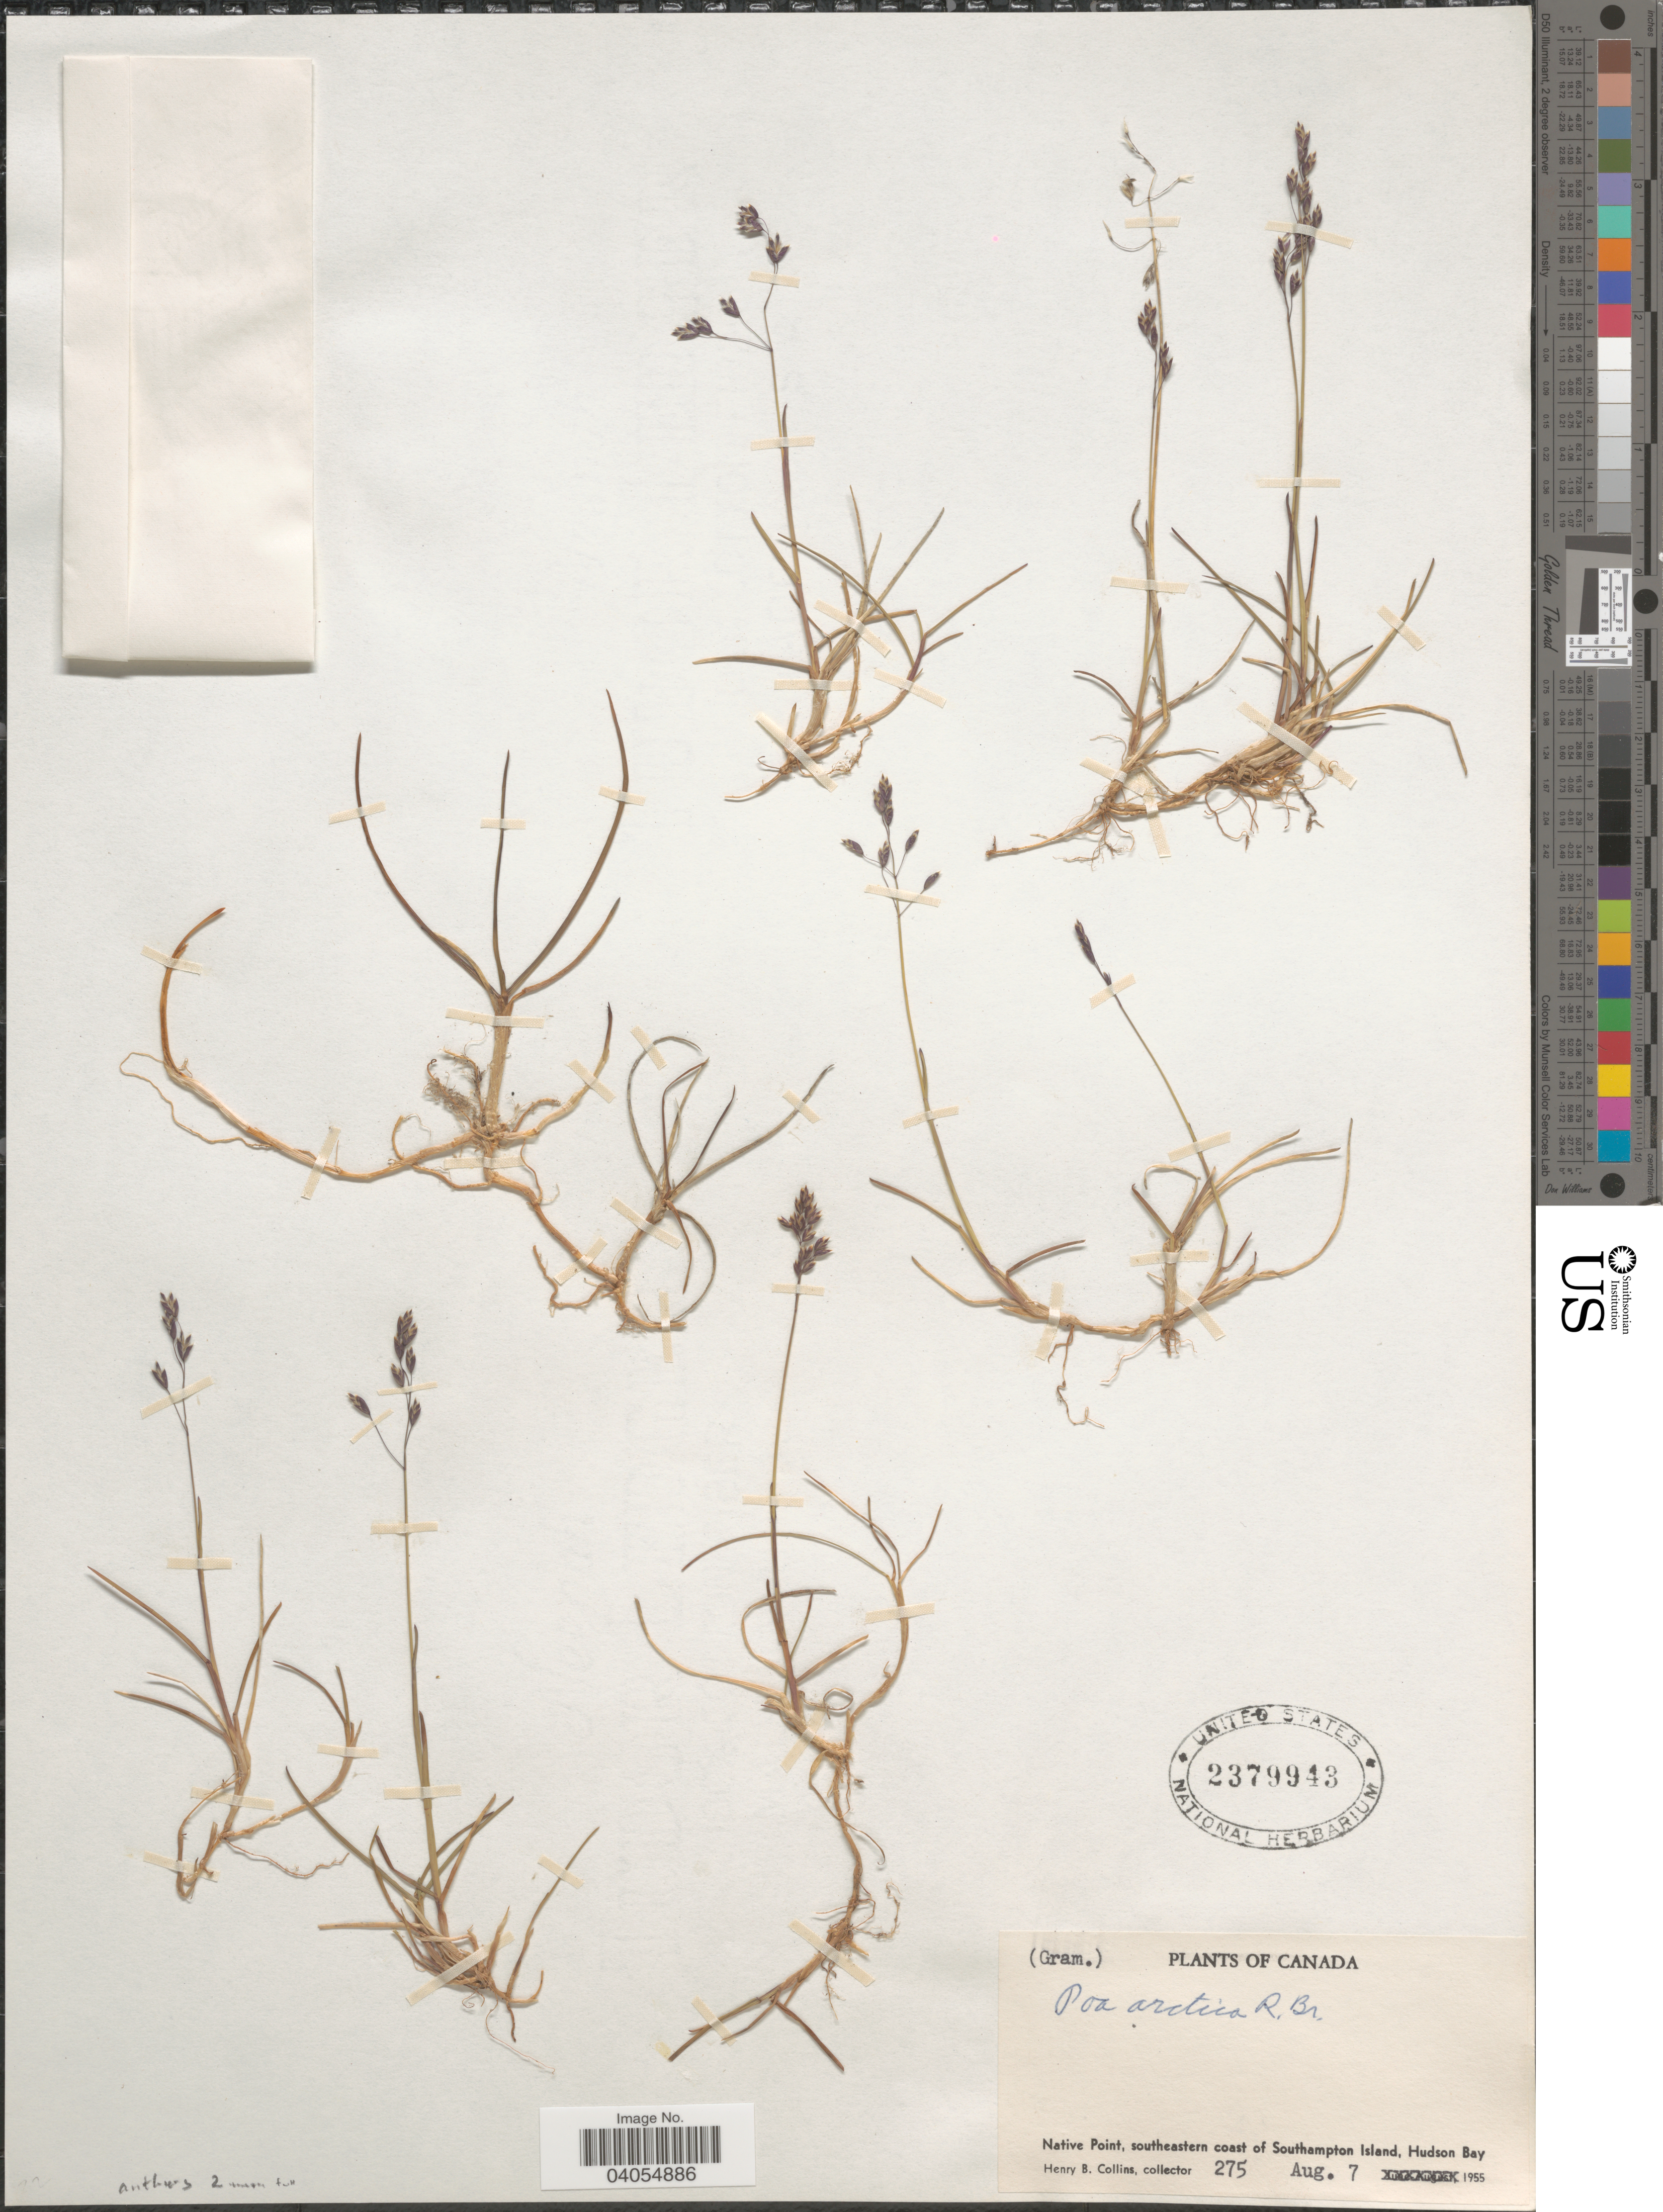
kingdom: Plantae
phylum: Tracheophyta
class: Liliopsida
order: Poales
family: Poaceae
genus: Poa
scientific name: Poa arctica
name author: R. Br.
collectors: H. Collins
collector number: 275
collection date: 1955-08-07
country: Canada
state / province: Nunavut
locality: Native Point, southeastern coast of Southampton Island, Hudson Bay.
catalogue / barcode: US 2379943